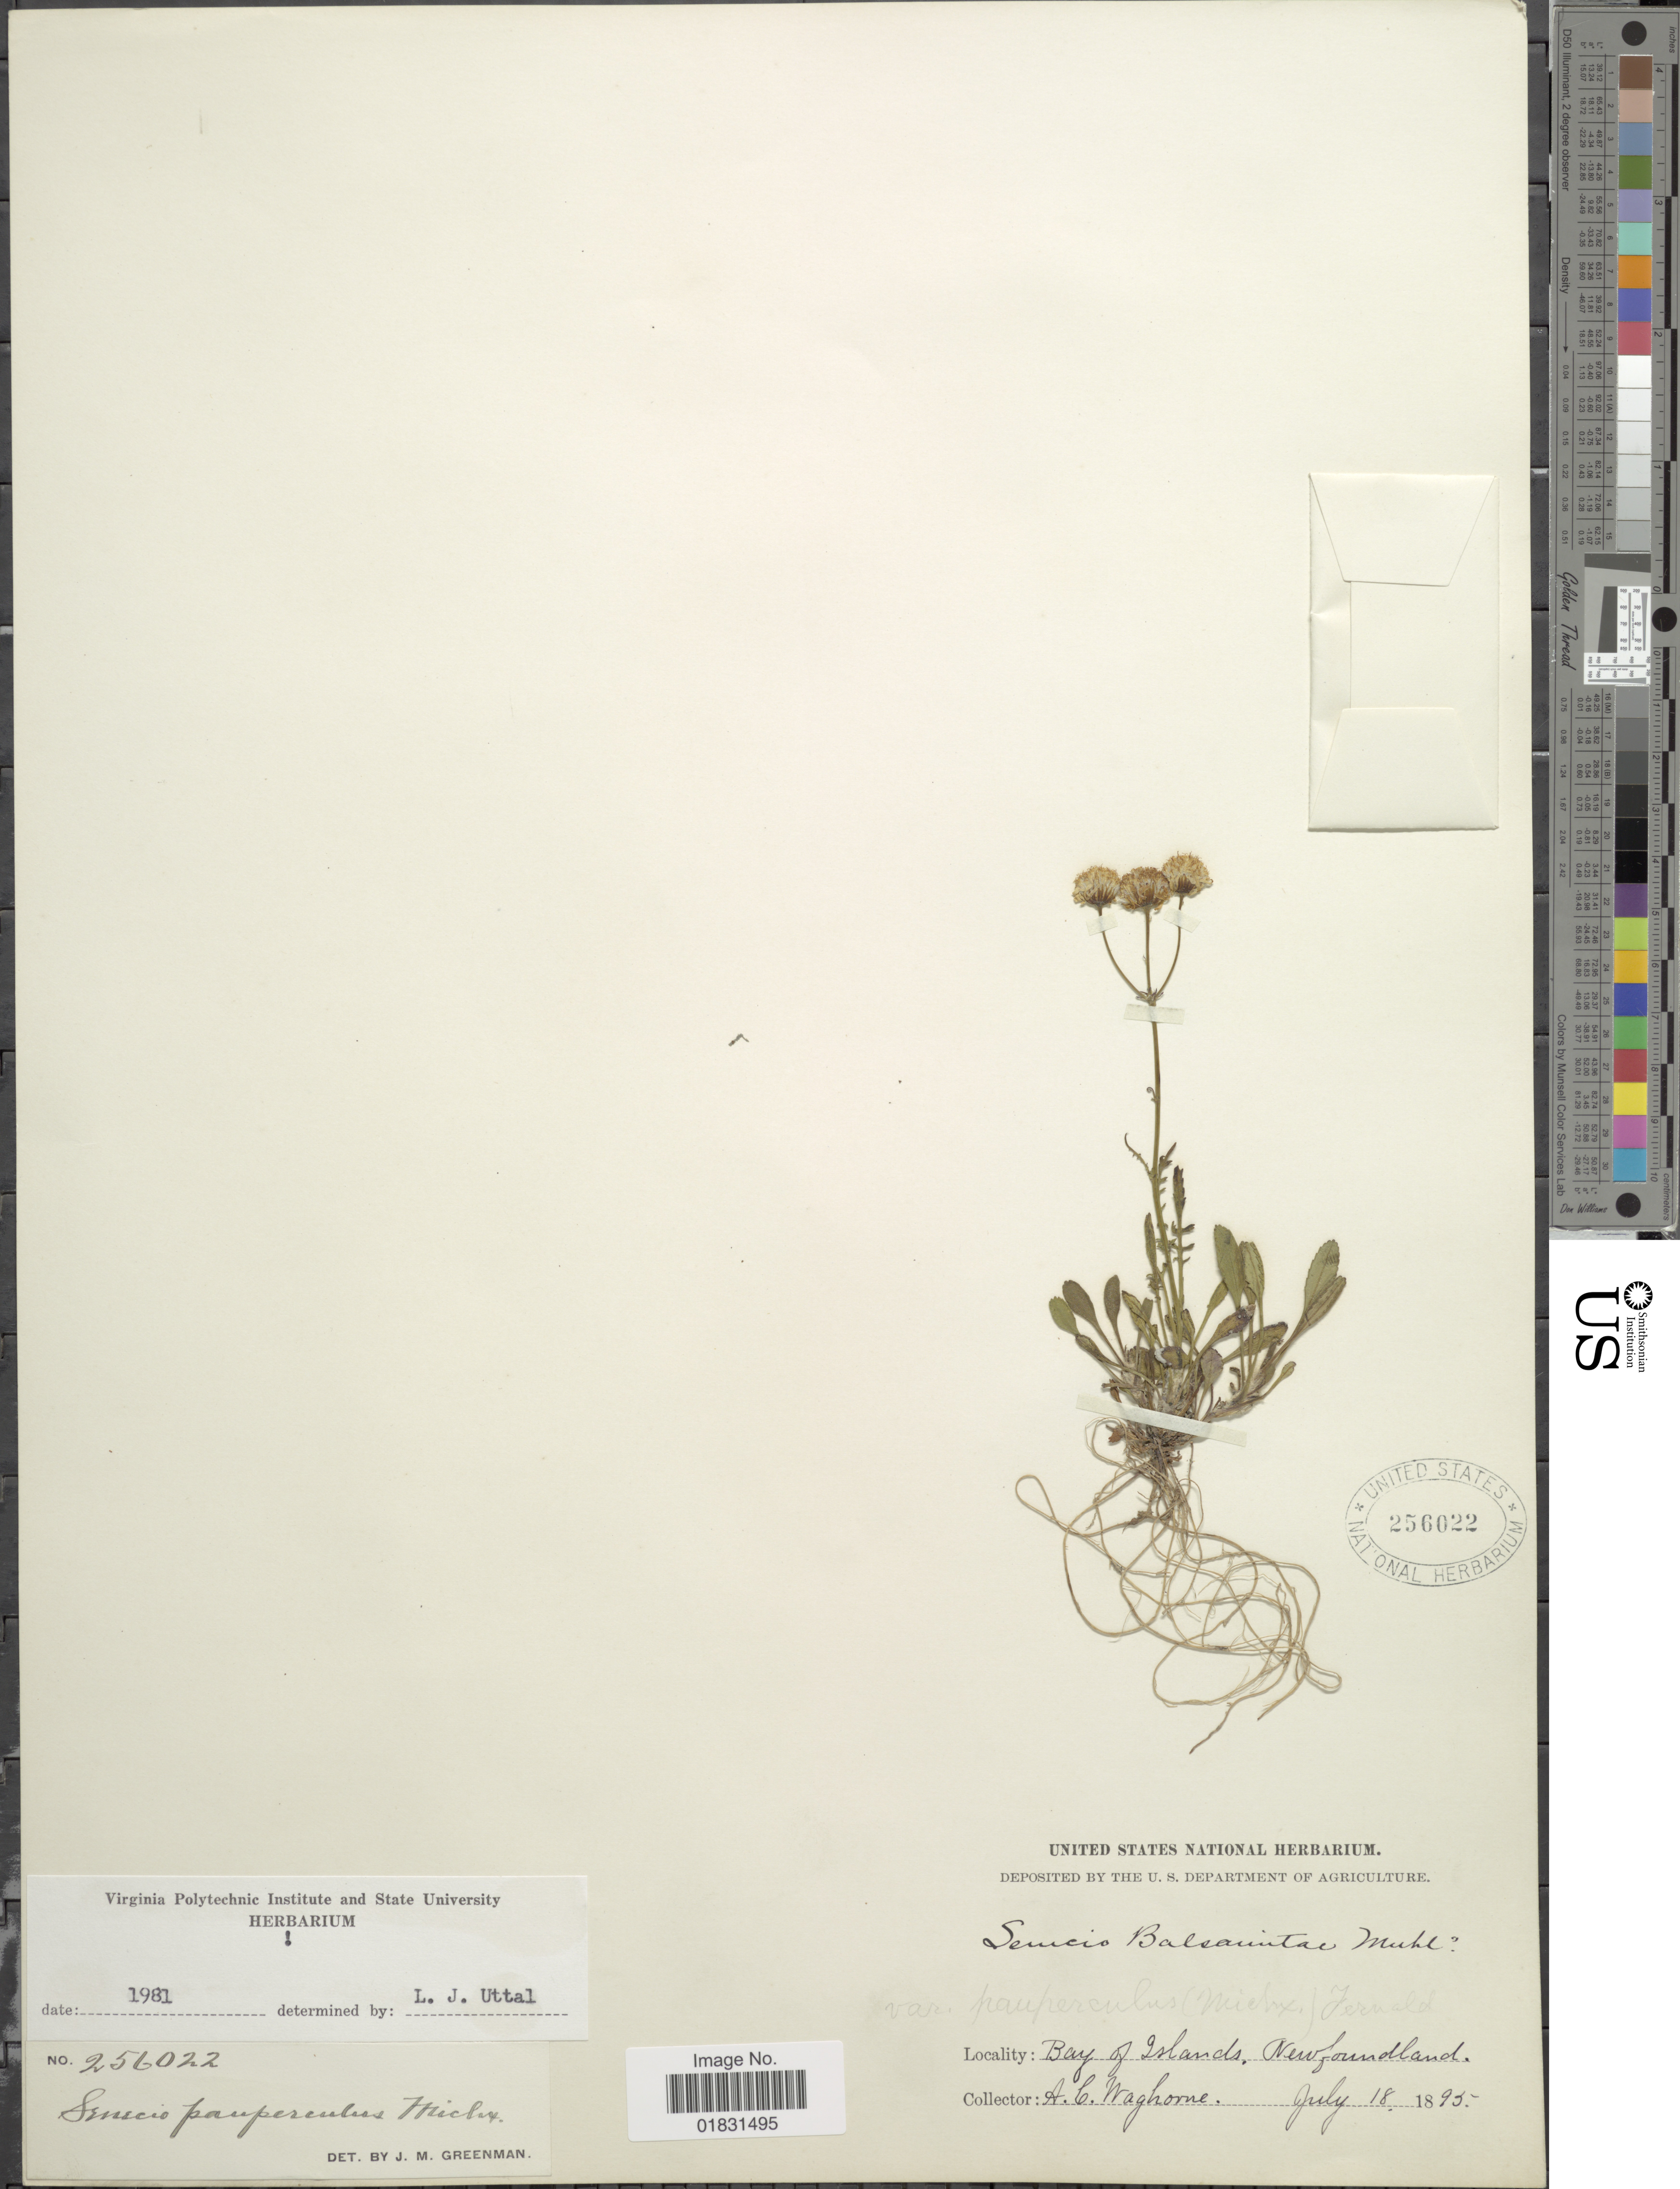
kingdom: Plantae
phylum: Tracheophyta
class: Magnoliopsida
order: Asterales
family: Asteraceae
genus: Packera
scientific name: Packera paupercula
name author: (Michx.) Á. Löve & D. Löve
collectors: A. Waghorne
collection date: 1895-07-18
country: Canada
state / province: Newfoundland and Labrador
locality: Bay of Islands, Newfoundland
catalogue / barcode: US 256022